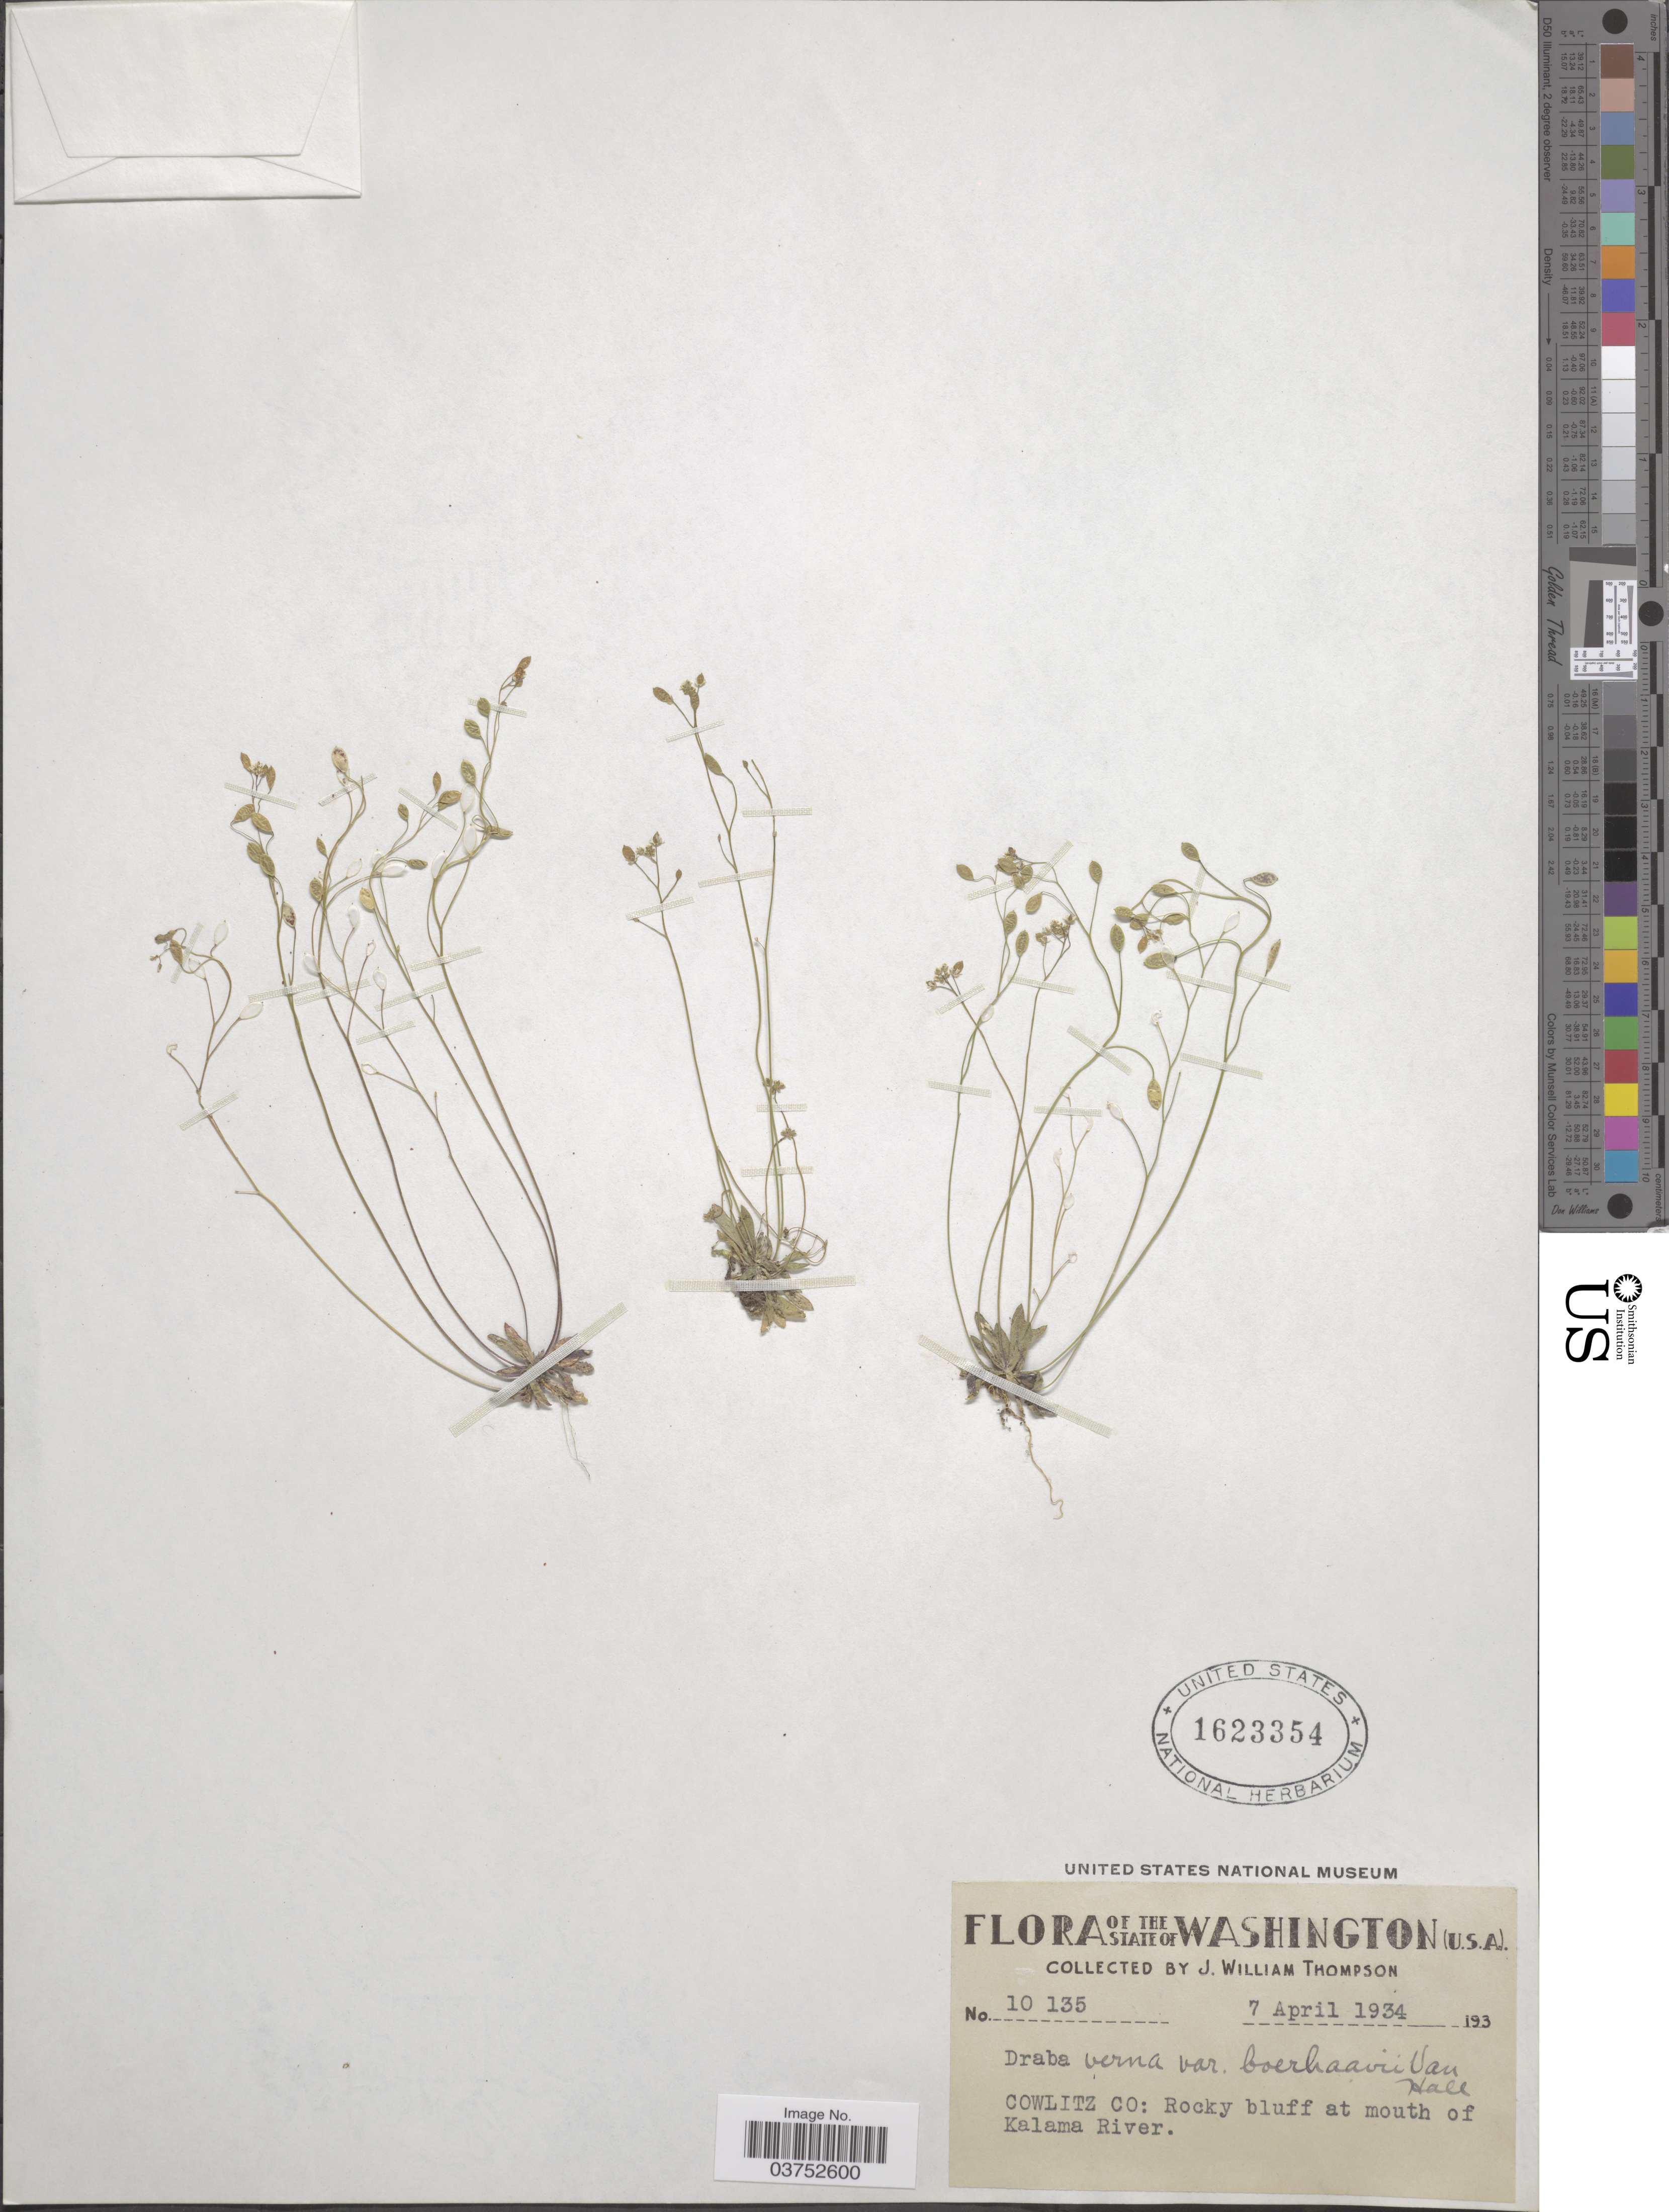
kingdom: Plantae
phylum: Tracheophyta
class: Magnoliopsida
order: Brassicales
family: Brassicaceae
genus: Draba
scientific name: Draba verna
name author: L.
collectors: J. W. Thompson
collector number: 10135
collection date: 1934-04-07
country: United States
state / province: Washington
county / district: Cowlitz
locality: Cowlitz Co: Rocky bluff at mouth of Kalama River.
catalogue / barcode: US 1623354